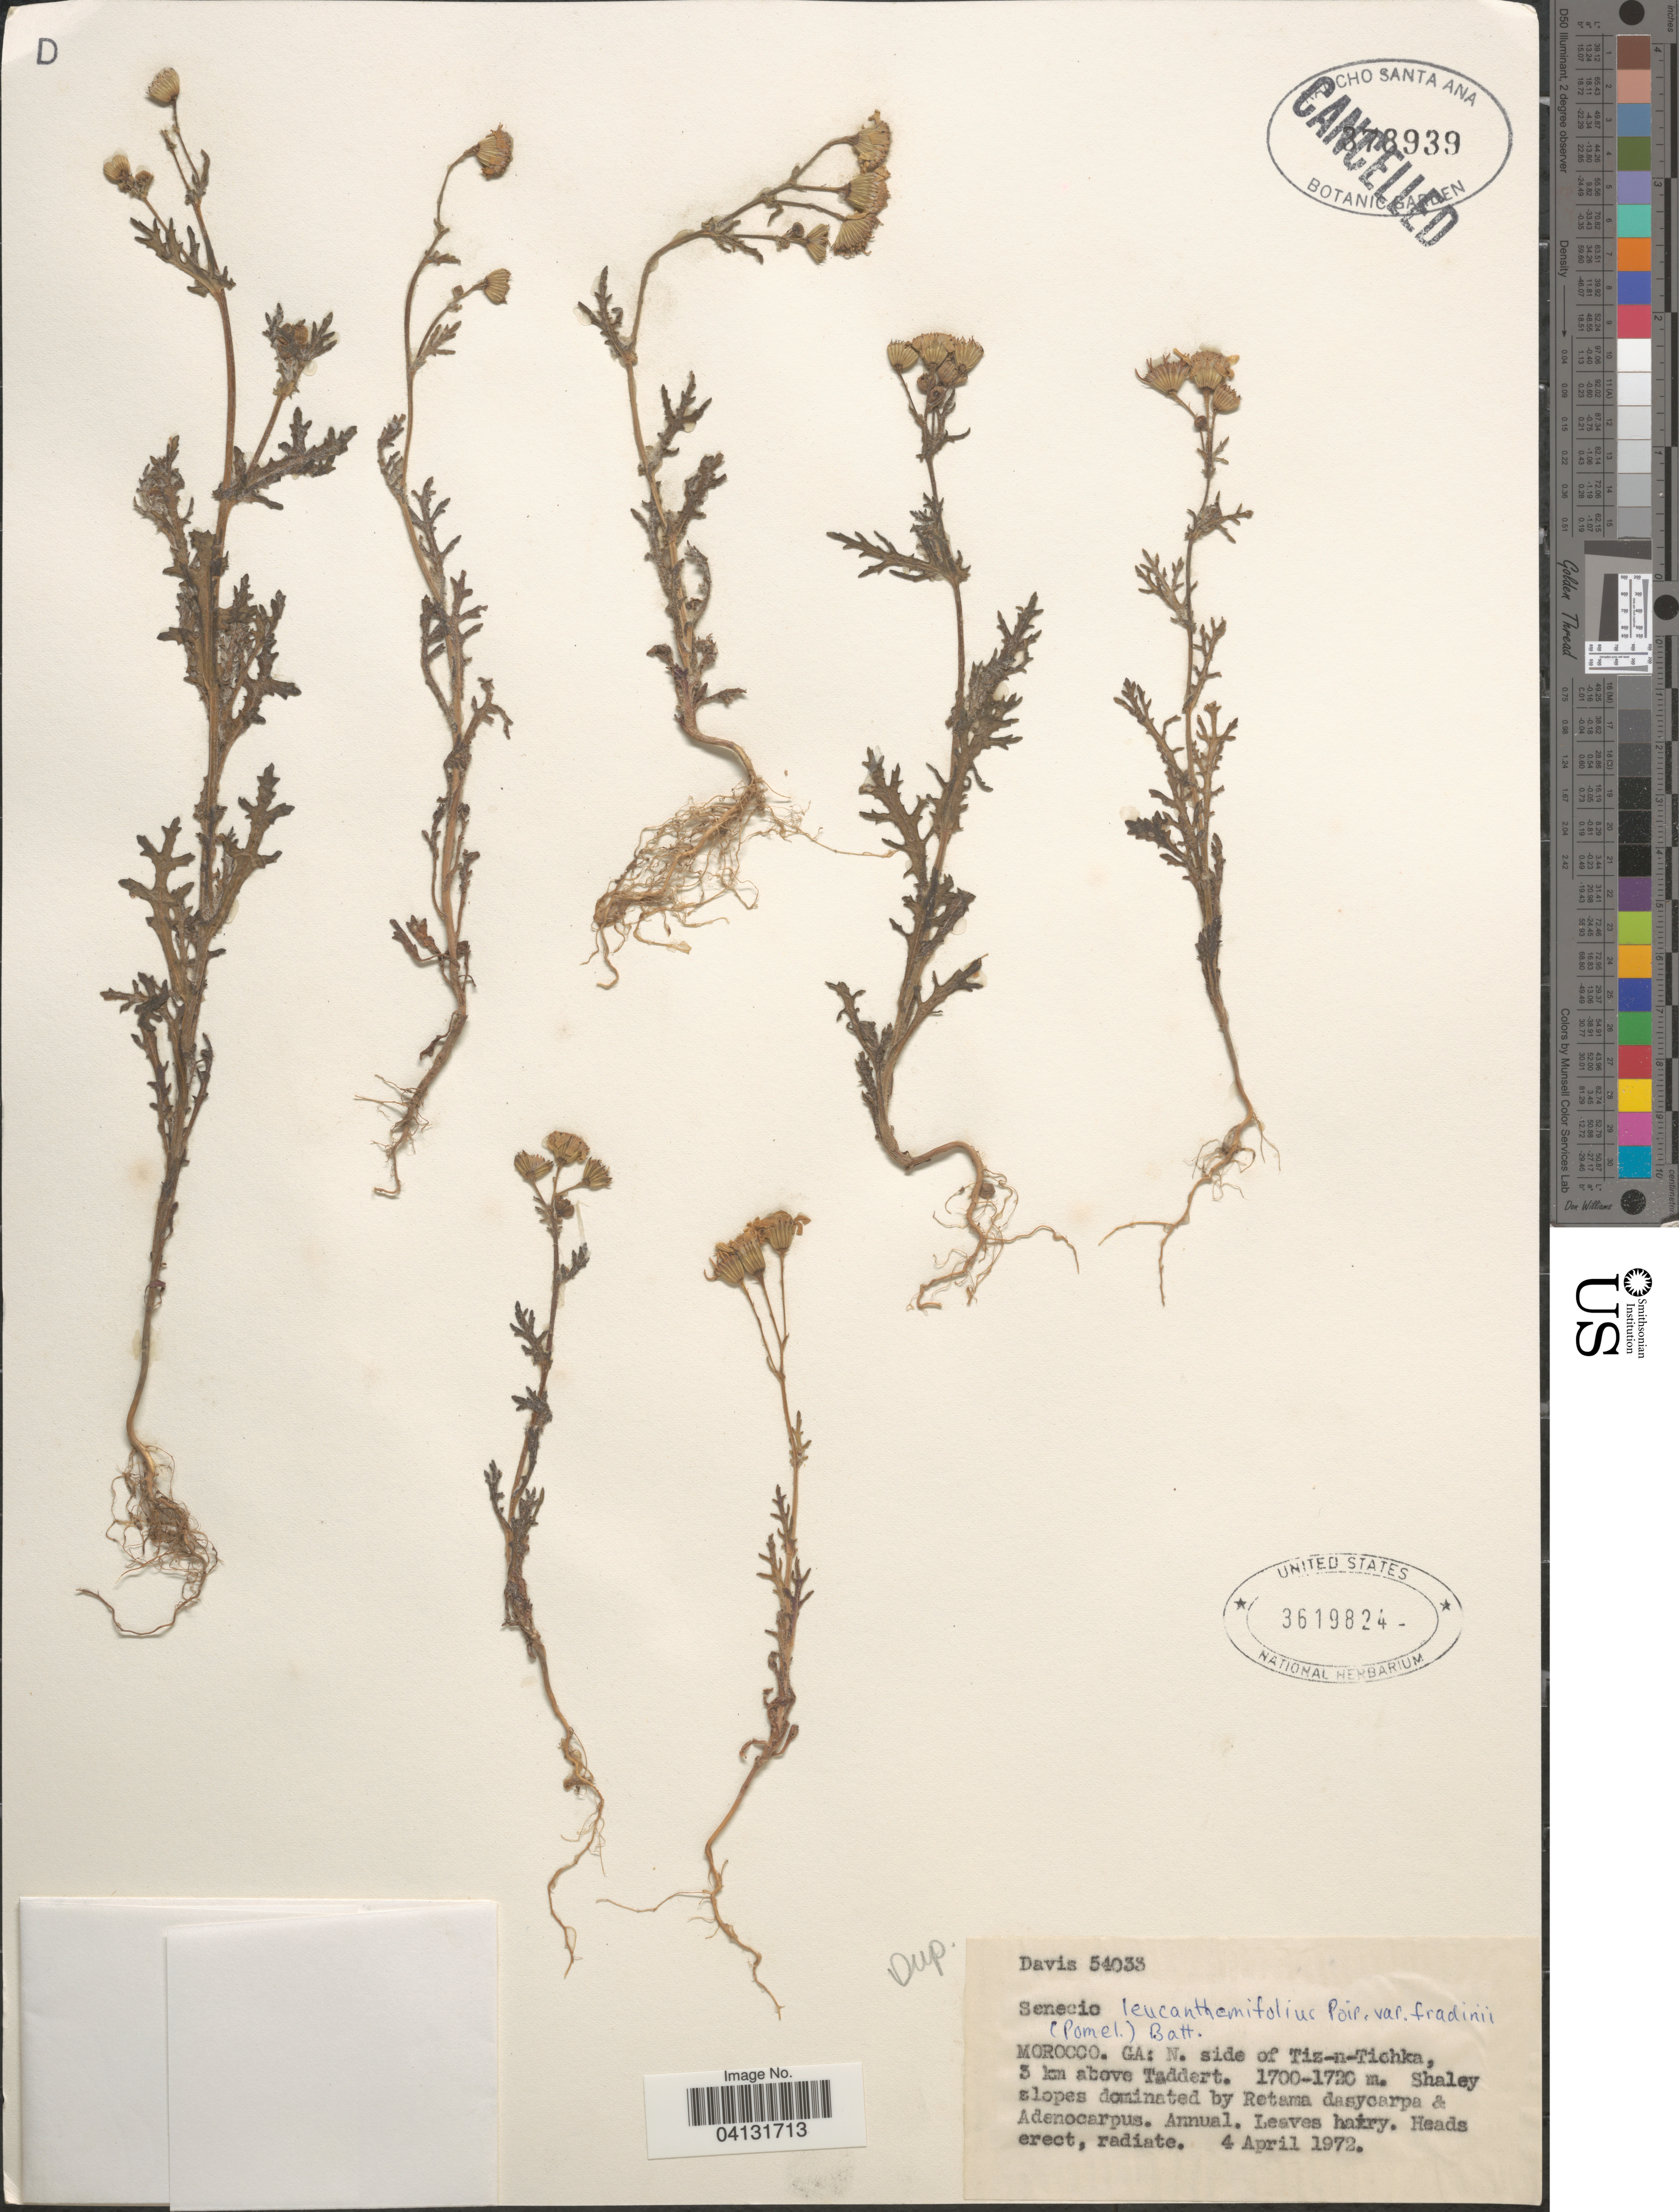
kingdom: Plantae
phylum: Tracheophyta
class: Magnoliopsida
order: Asterales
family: Asteraceae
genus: Senecio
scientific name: Senecio leucanthemifolius subsp. fradinii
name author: (Pomel) Batt.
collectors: -. Davis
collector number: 54033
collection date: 1972-04-04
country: Morocco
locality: Morocco. GA: N. side of Tiz-n-Tichka. 3 km above Taddert.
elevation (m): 1700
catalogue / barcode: US 3619824